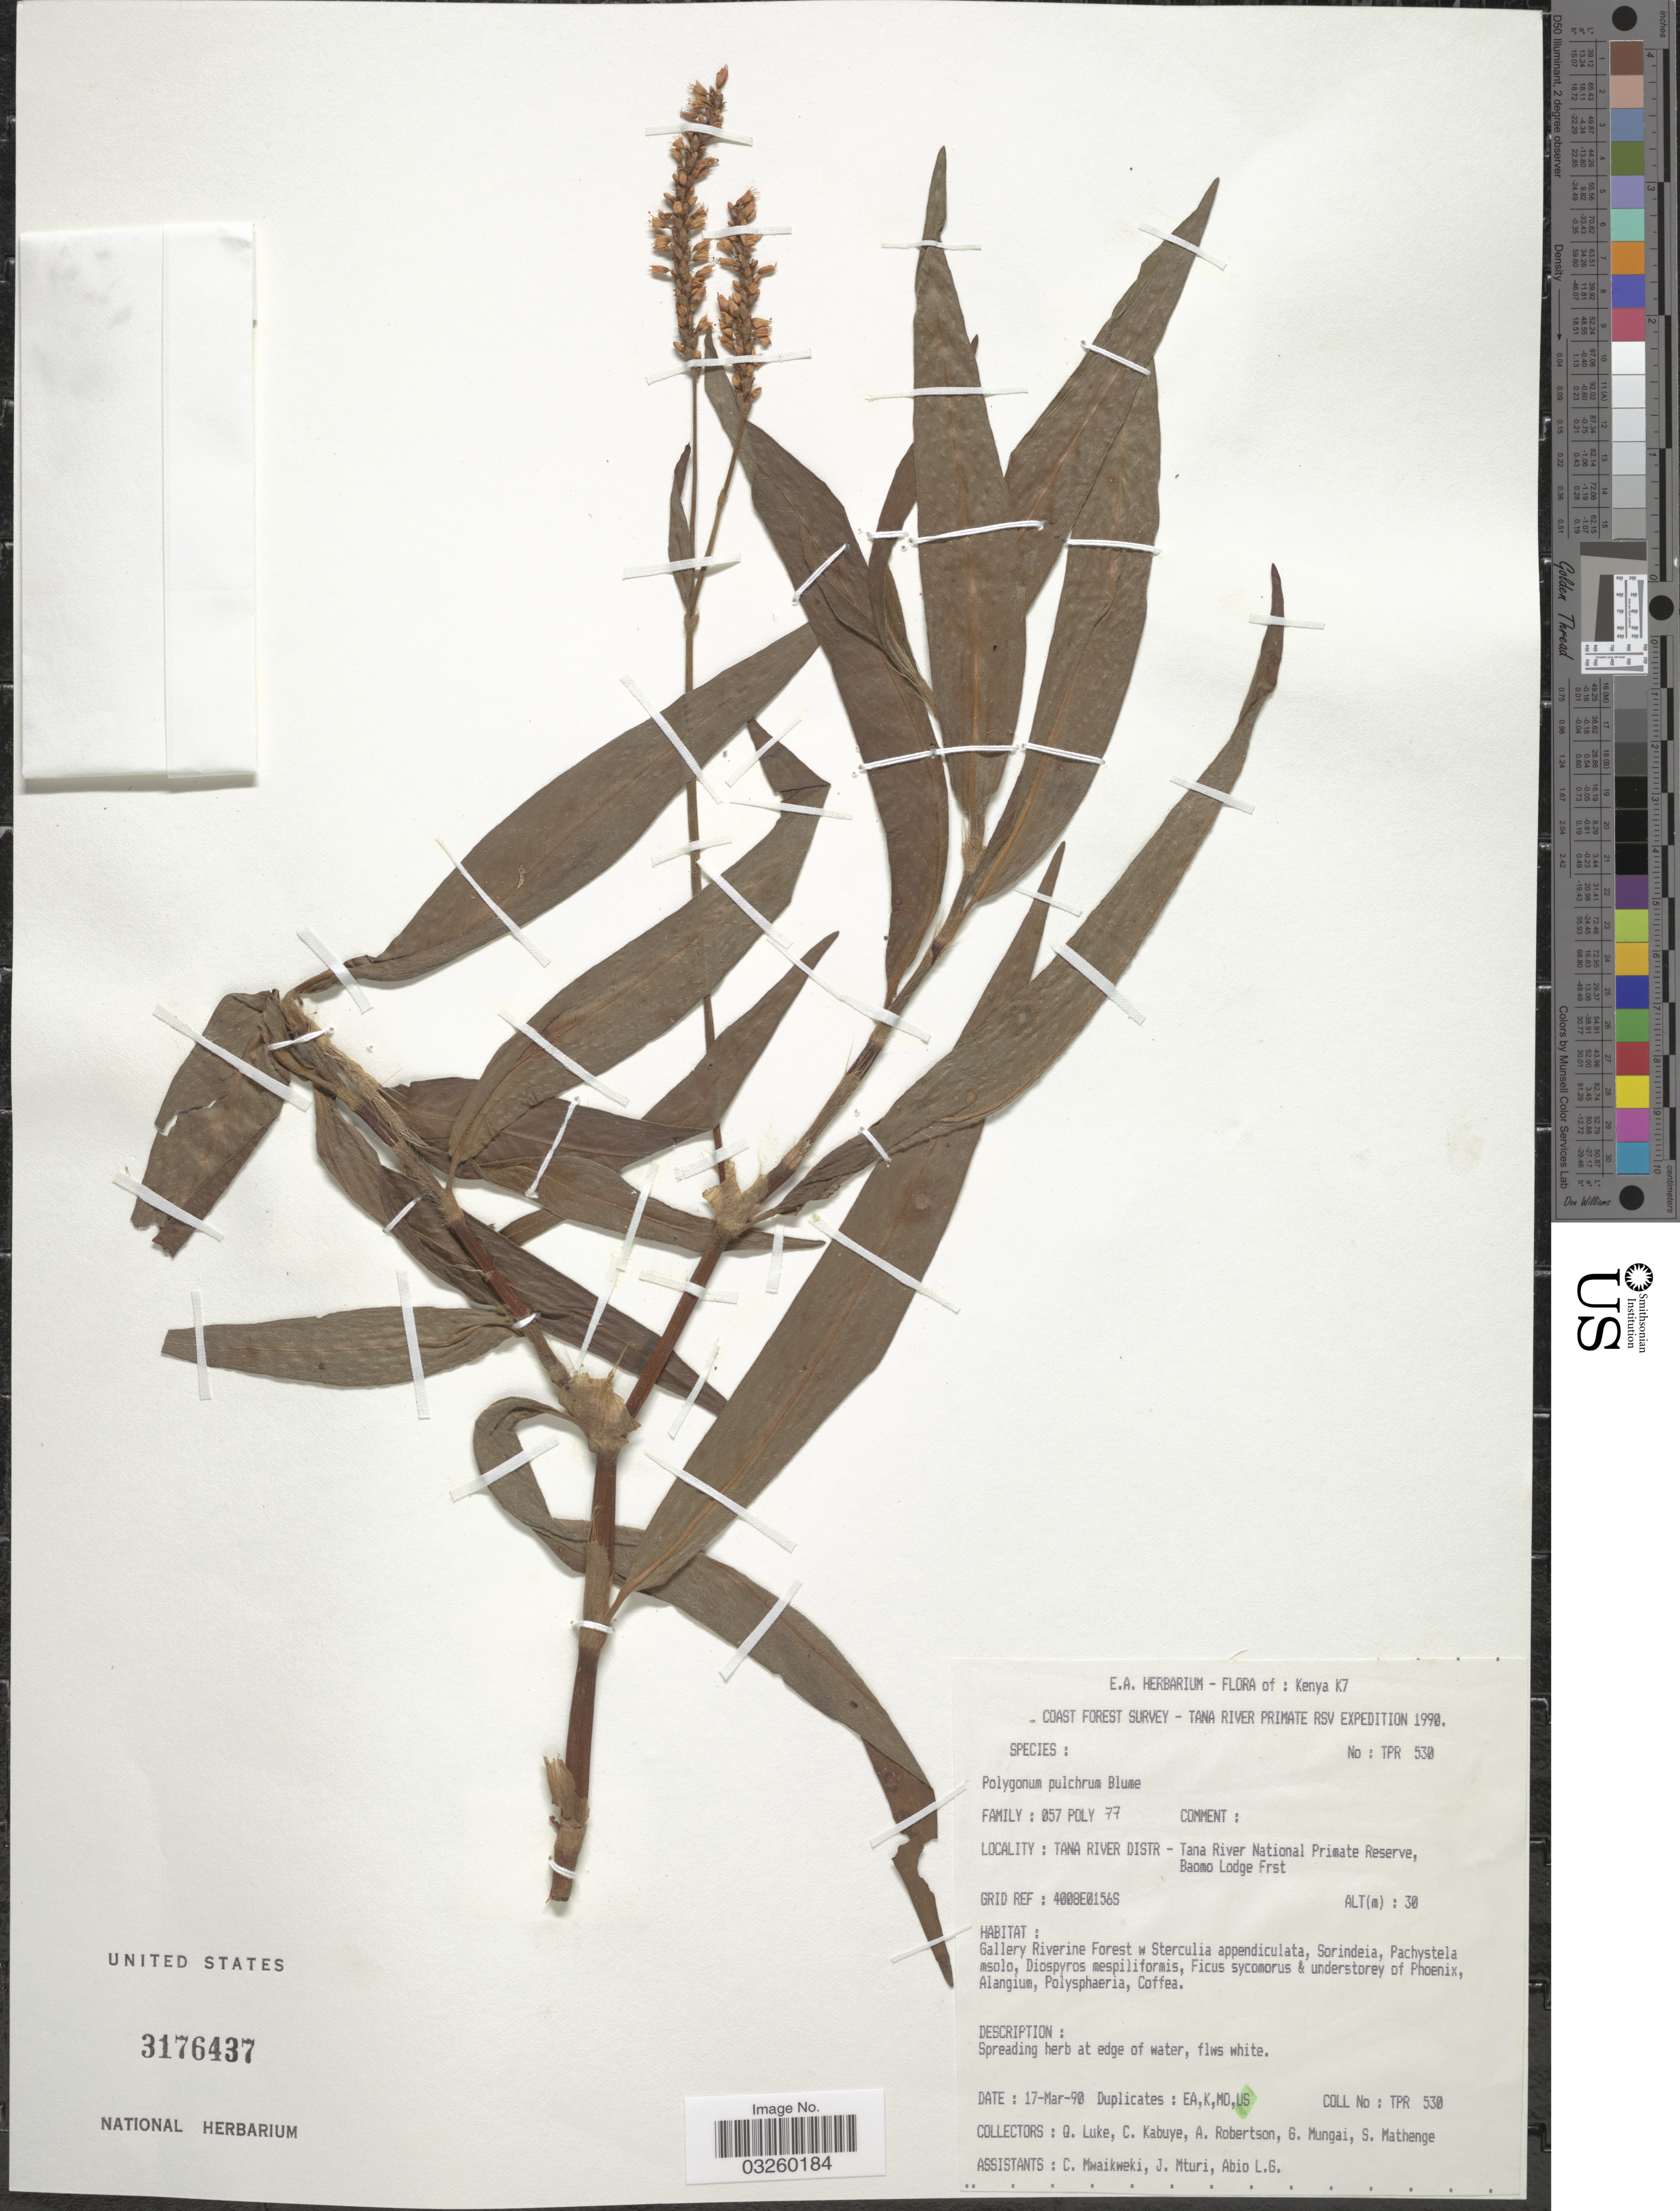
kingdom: Plantae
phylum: Tracheophyta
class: Magnoliopsida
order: Caryophyllales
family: Polygonaceae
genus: Polygonum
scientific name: Polygonum pulchrum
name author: Blume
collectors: Q. Luke, C. Kabuye, A. Robertson, G. Mungai & et al.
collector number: TPR530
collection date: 1990-03-17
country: Kenya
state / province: Tana River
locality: Kenya K7. Tana River Distr - Tana River National Primate Reserve, Baomo Lodge First. Gallery Riverine Forest.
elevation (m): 30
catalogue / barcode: US 3176437